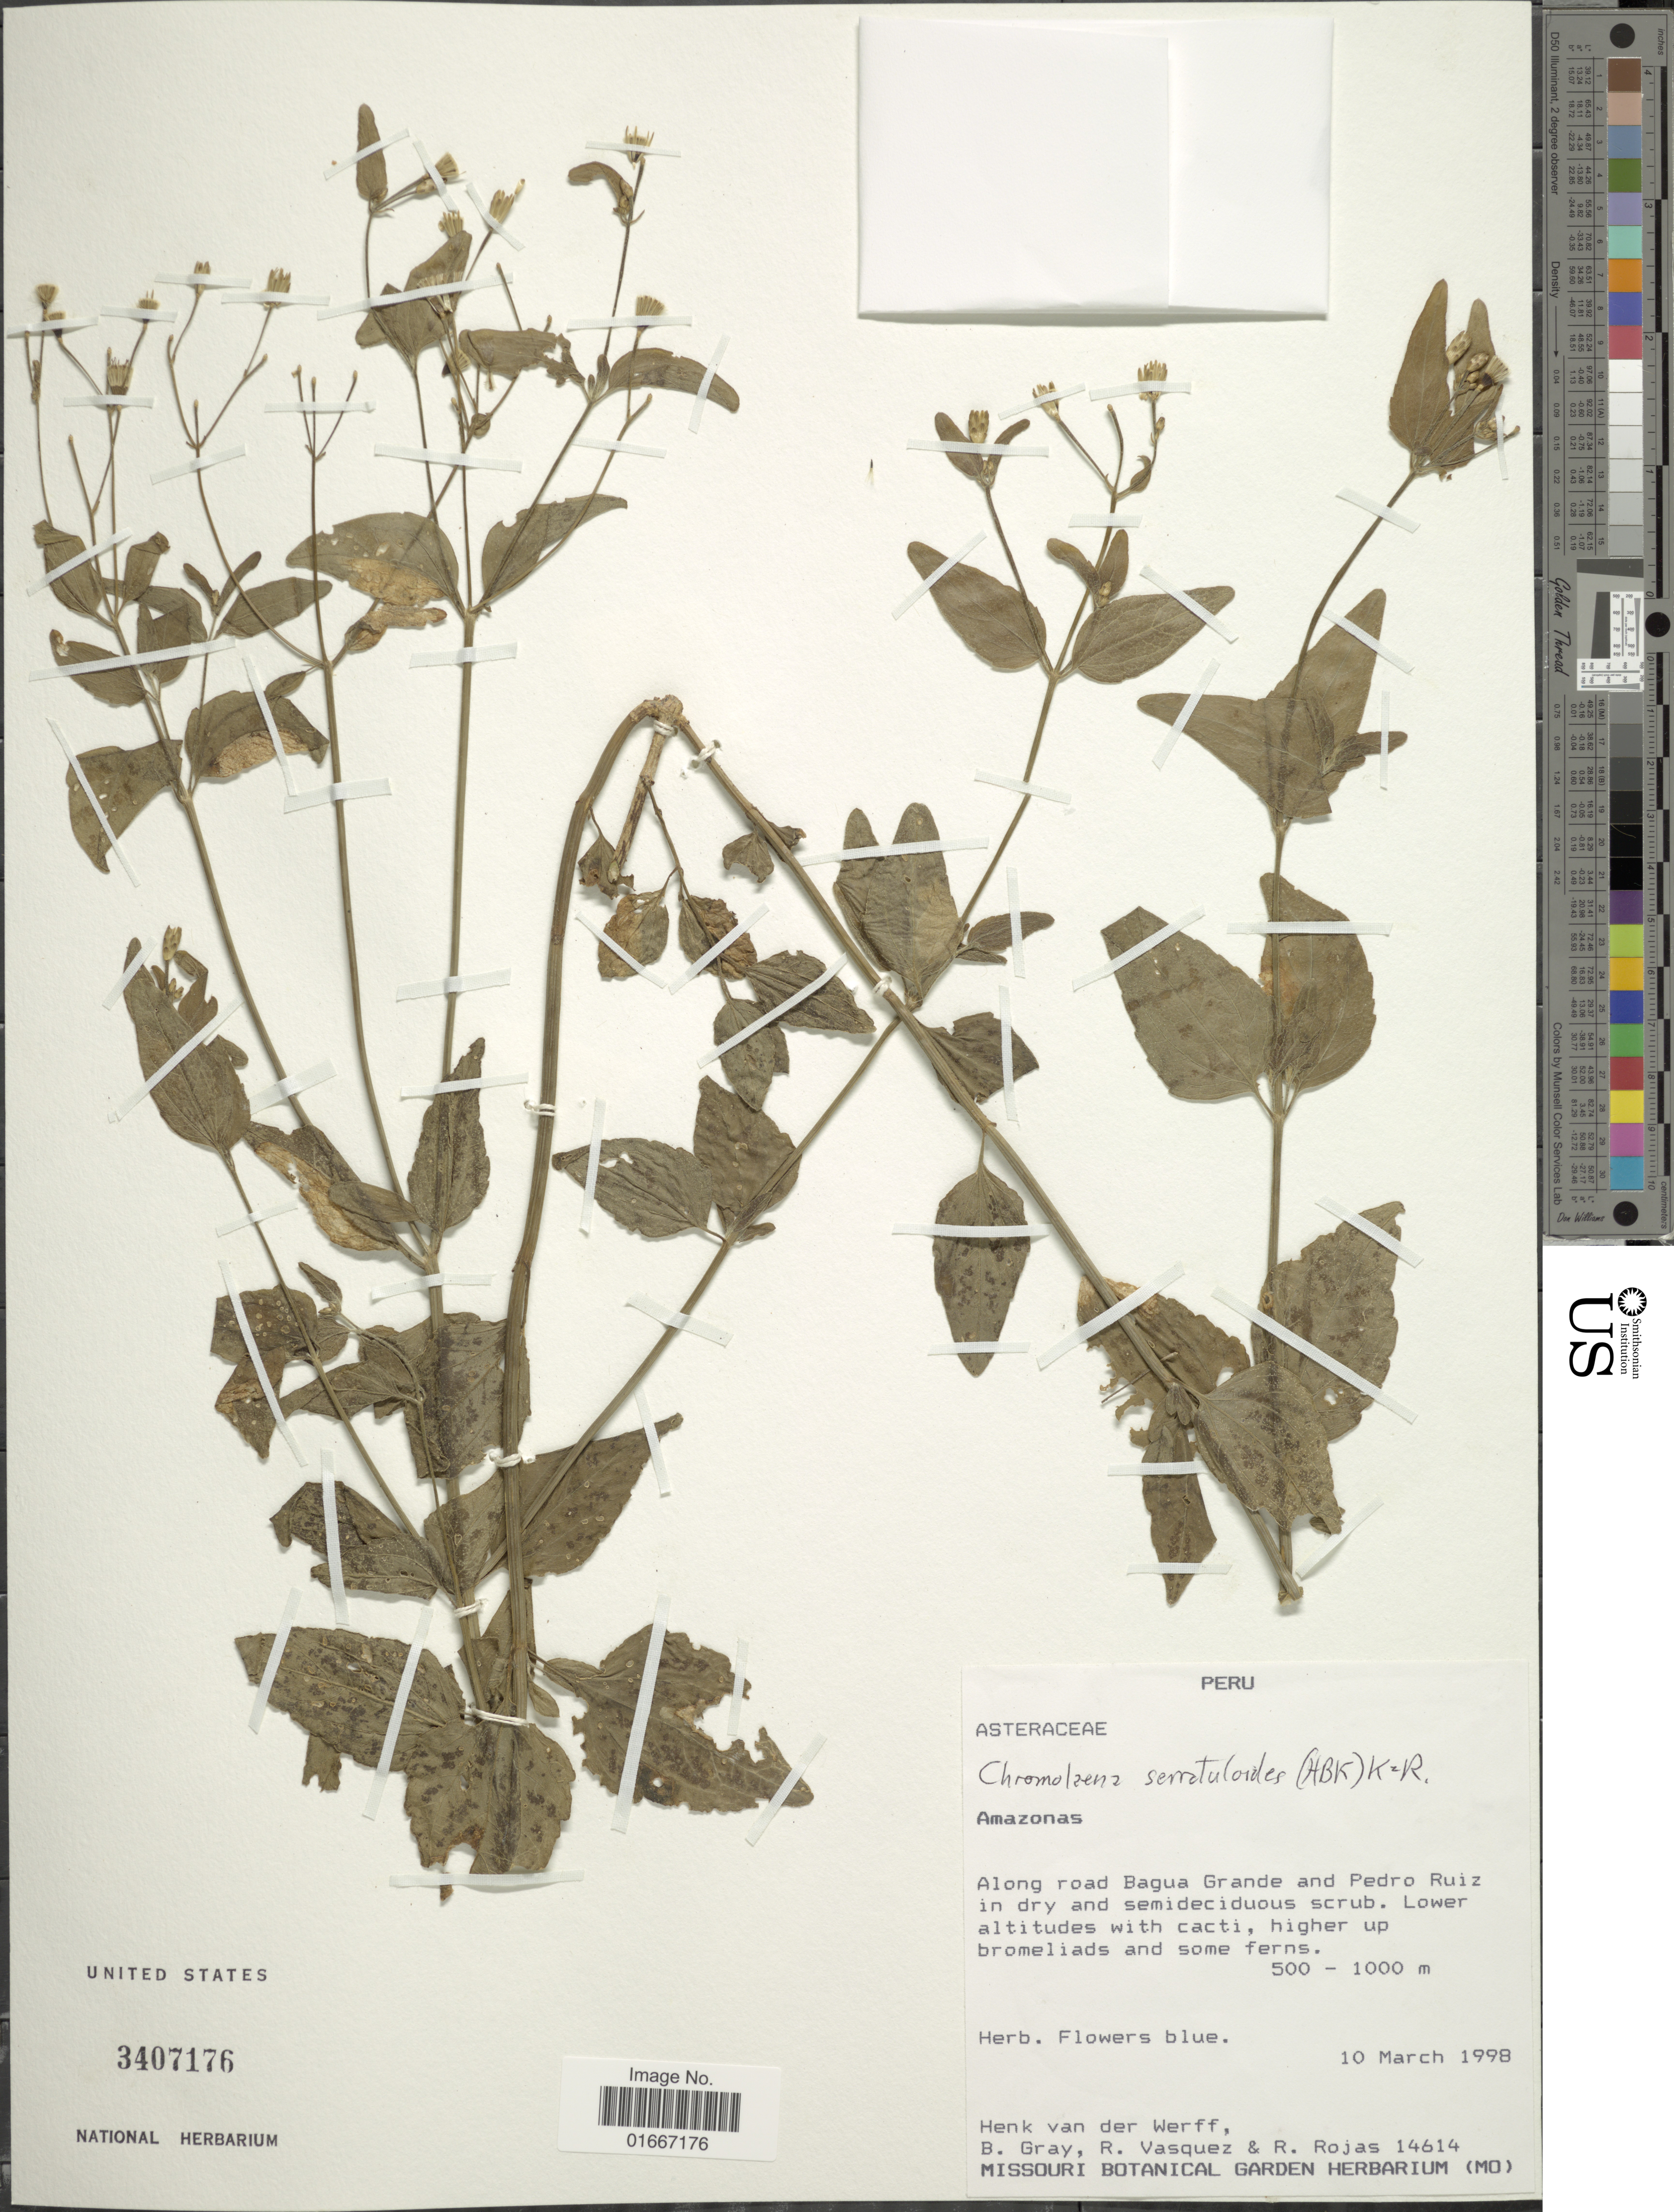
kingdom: Plantae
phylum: Tracheophyta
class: Magnoliopsida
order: Asterales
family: Asteraceae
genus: Chromolaena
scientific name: Chromolaena serratuloides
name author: (Kunth) R.M. King & H. Rob.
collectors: H. van der Werff, B. Gray, R. Vasquez & R. Rojas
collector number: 14614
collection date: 1998-03-10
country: Peru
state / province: Amazonas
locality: Along road Bagua Grande and Pedro Quiz in dry semideciduous scrub.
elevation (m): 500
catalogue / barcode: US 3407176